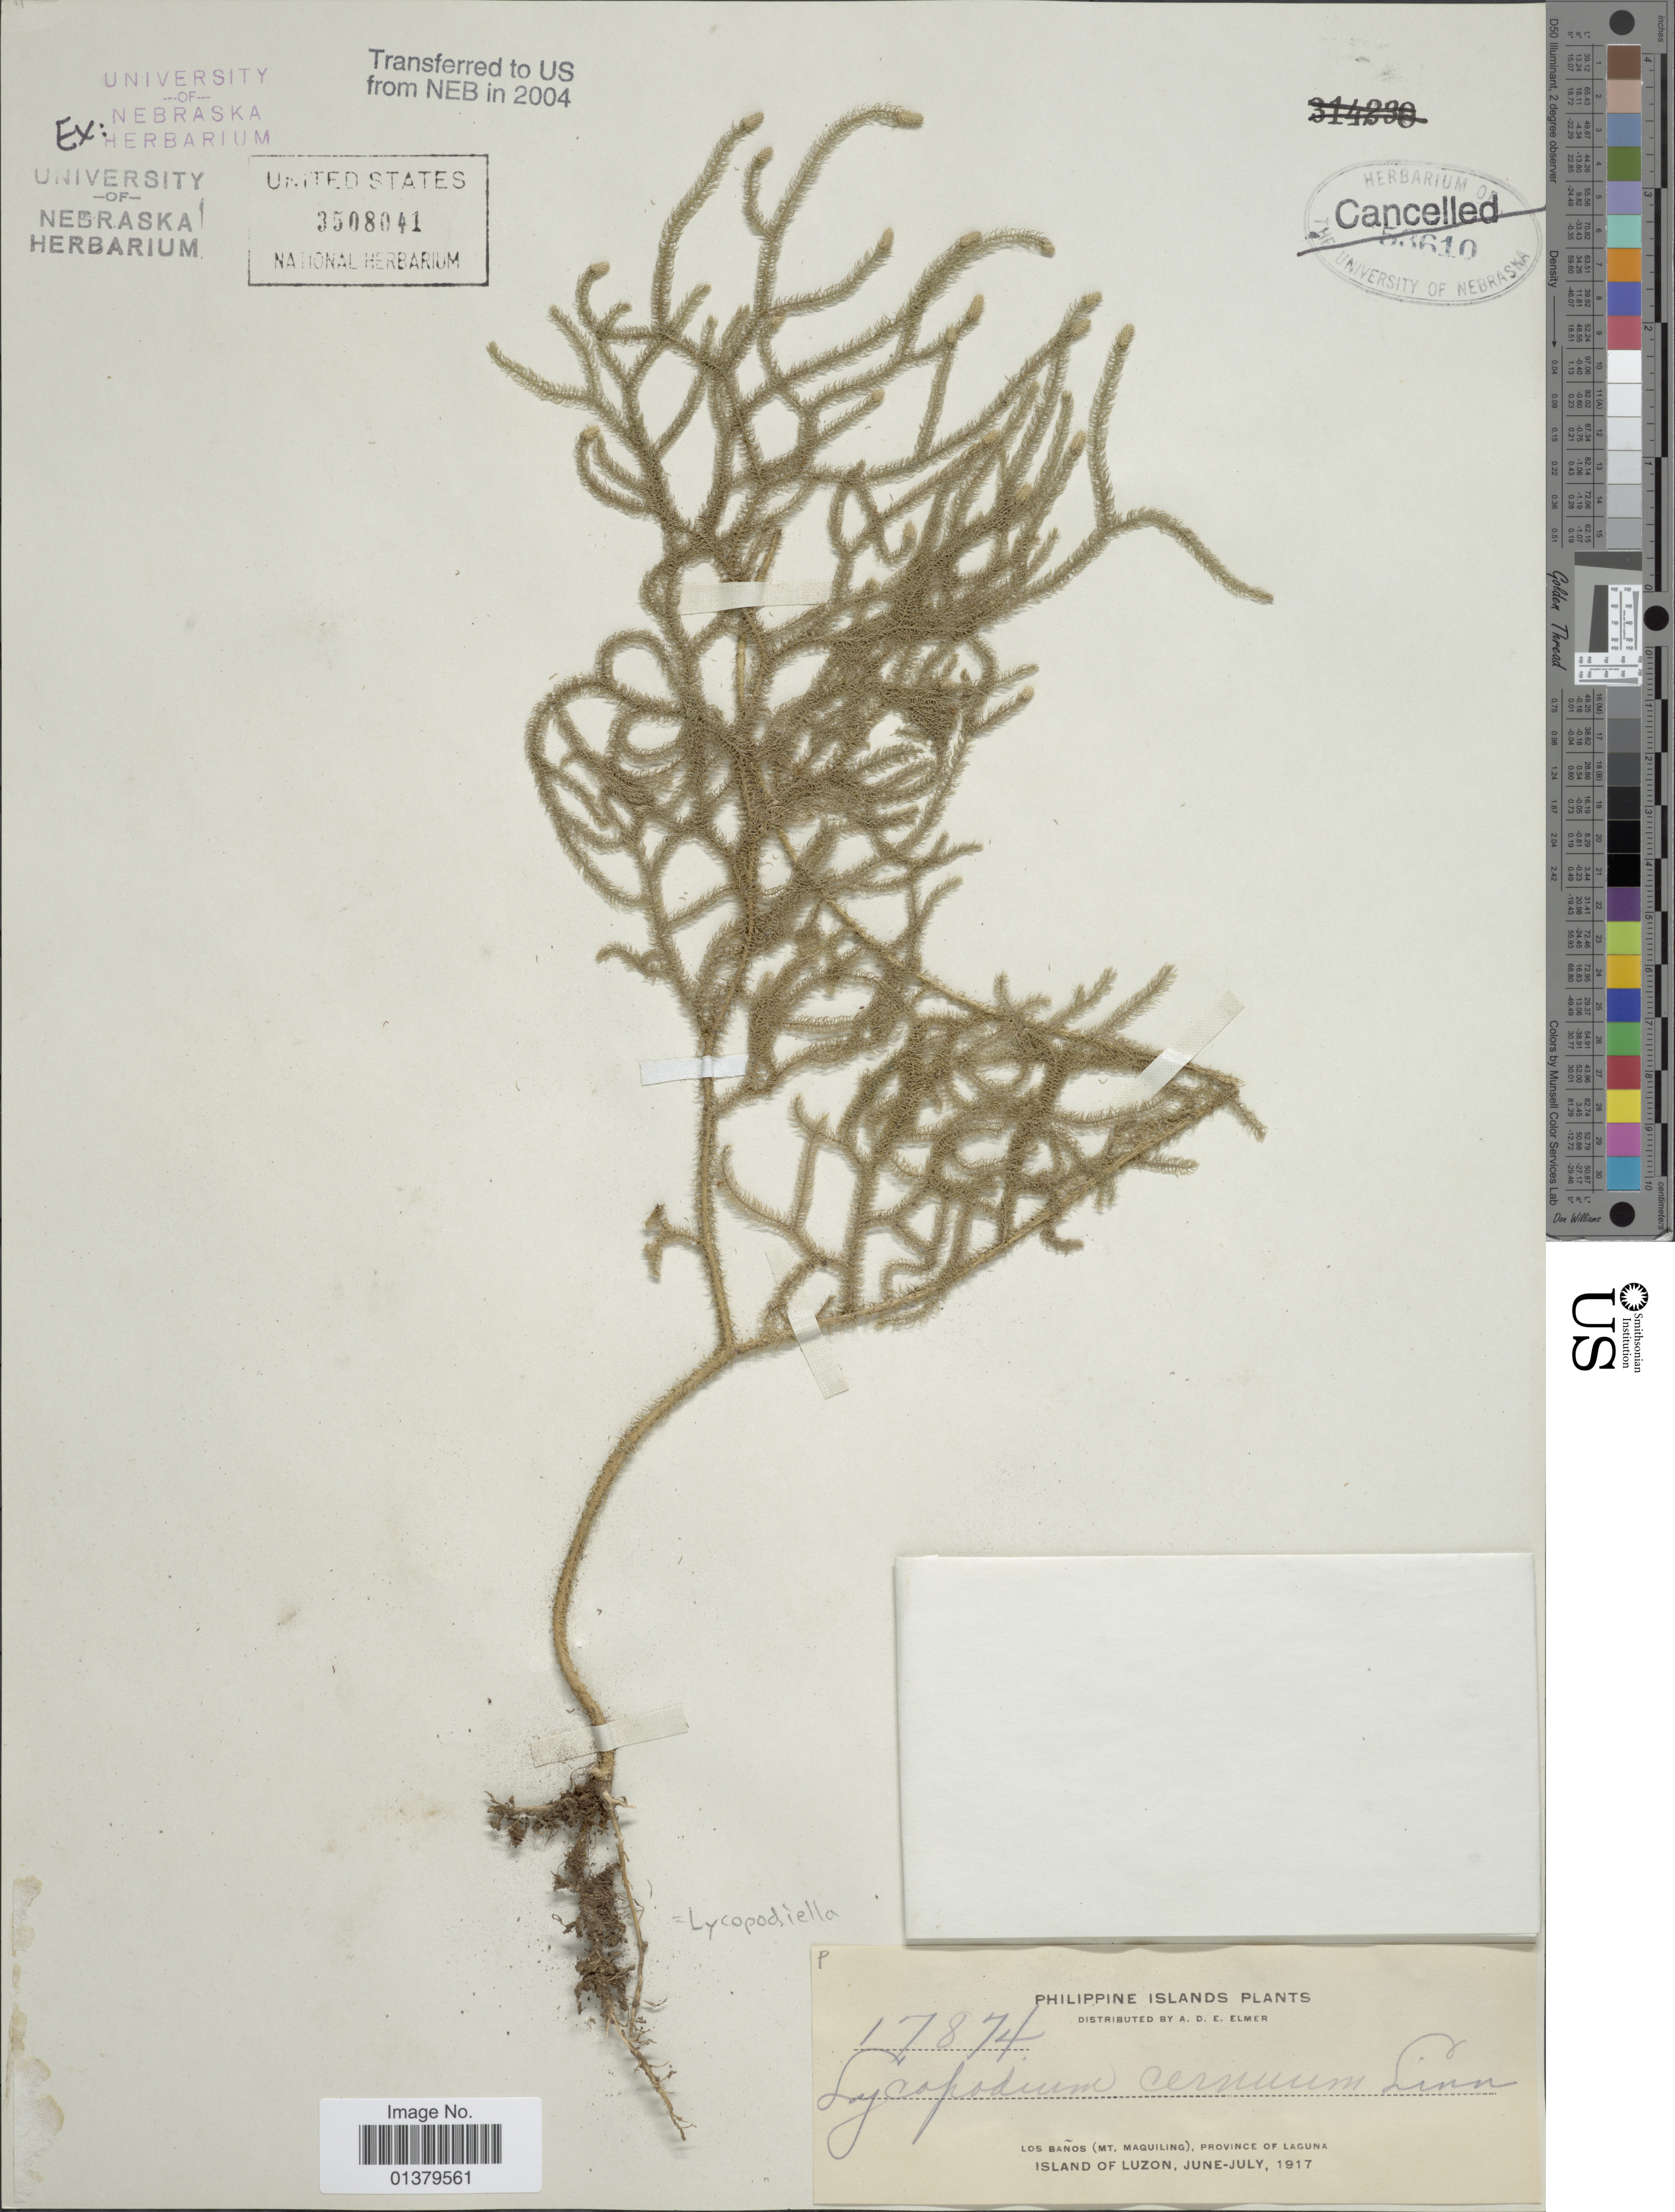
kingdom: Plantae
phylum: Tracheophyta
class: Lycopodiopsida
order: Lycopodiales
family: Lycopodiaceae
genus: Palhinhaea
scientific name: Palhinhaea cernua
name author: (L.) Vasc. & Franco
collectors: A. D. E. Elmer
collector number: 17874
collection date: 1917-06/1917-07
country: Philippines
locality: Philippine Islands, Los Baños (mT Maquiling), province of Laguna, Island of Luzon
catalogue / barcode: US 3508041